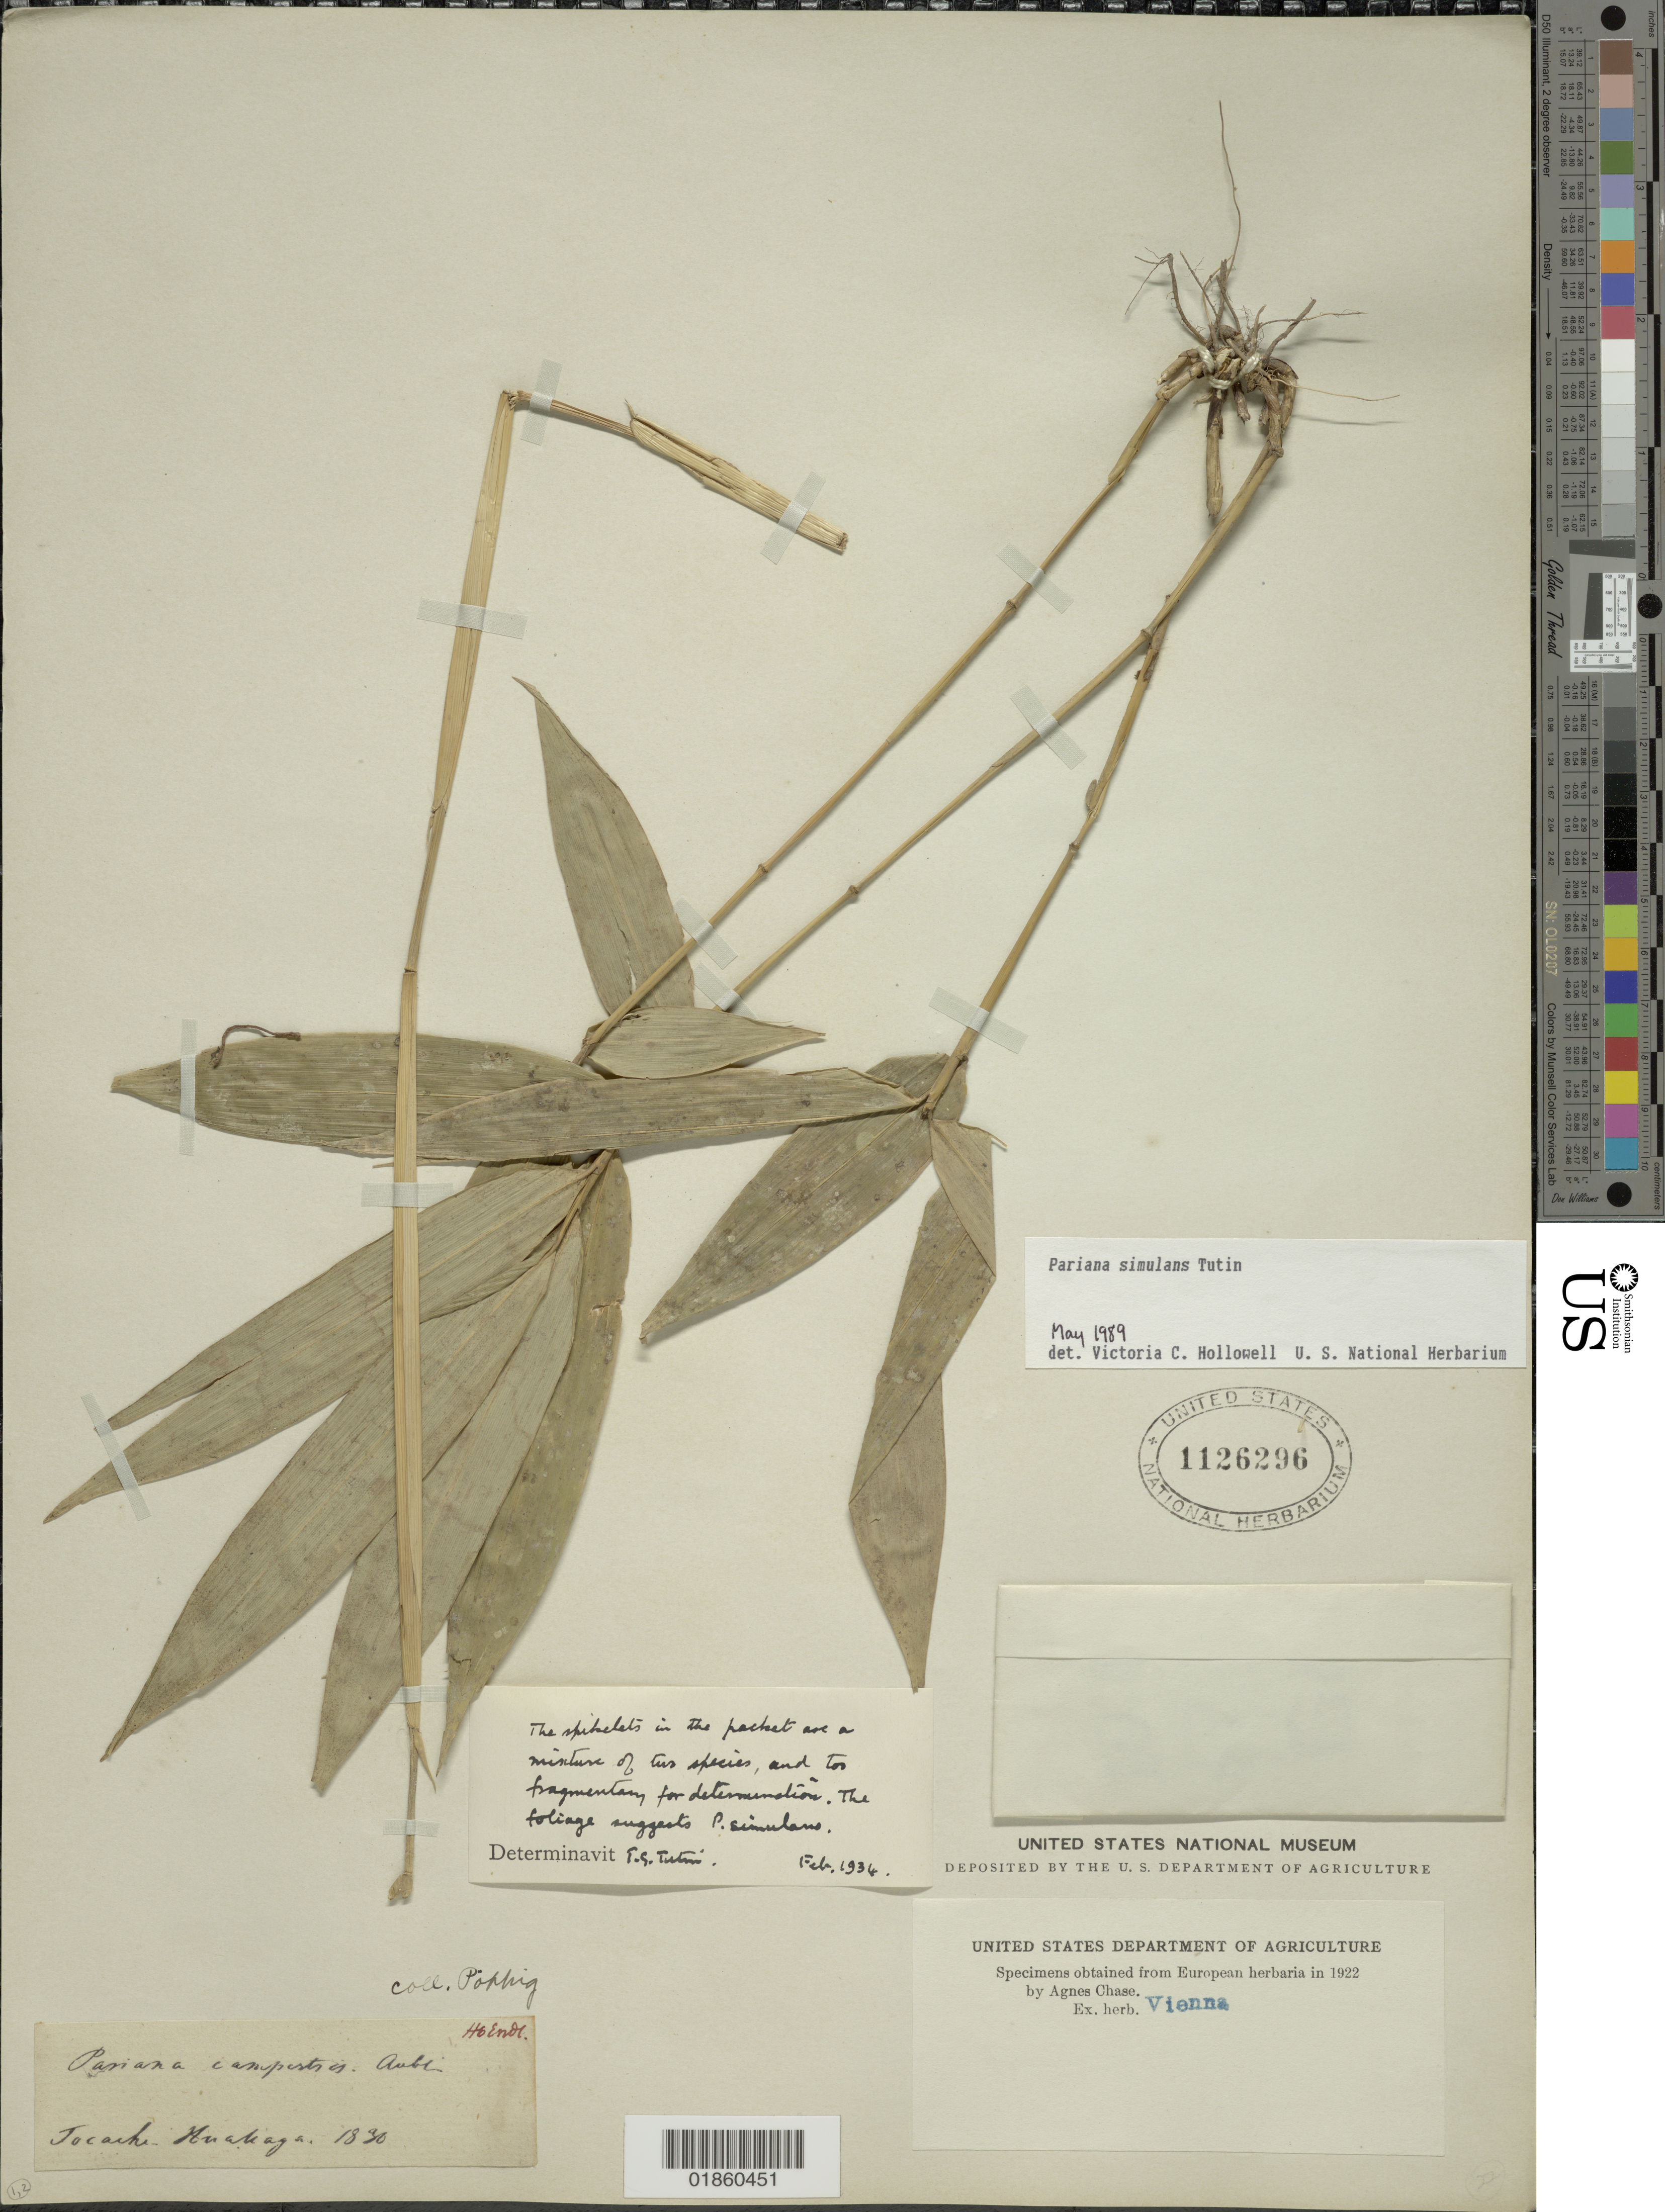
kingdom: Plantae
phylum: Tracheophyta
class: Liliopsida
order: Poales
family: Poaceae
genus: Pariana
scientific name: Pariana simulans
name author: Tutin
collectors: E. F. Poeppig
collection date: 1830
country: Peru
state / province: San Martín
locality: Tocache. Huallaga.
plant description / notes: Specimens obtained from European herbaria in 1922 by Agnes Chase. Ex. herb. Vienna.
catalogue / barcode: US 1126296